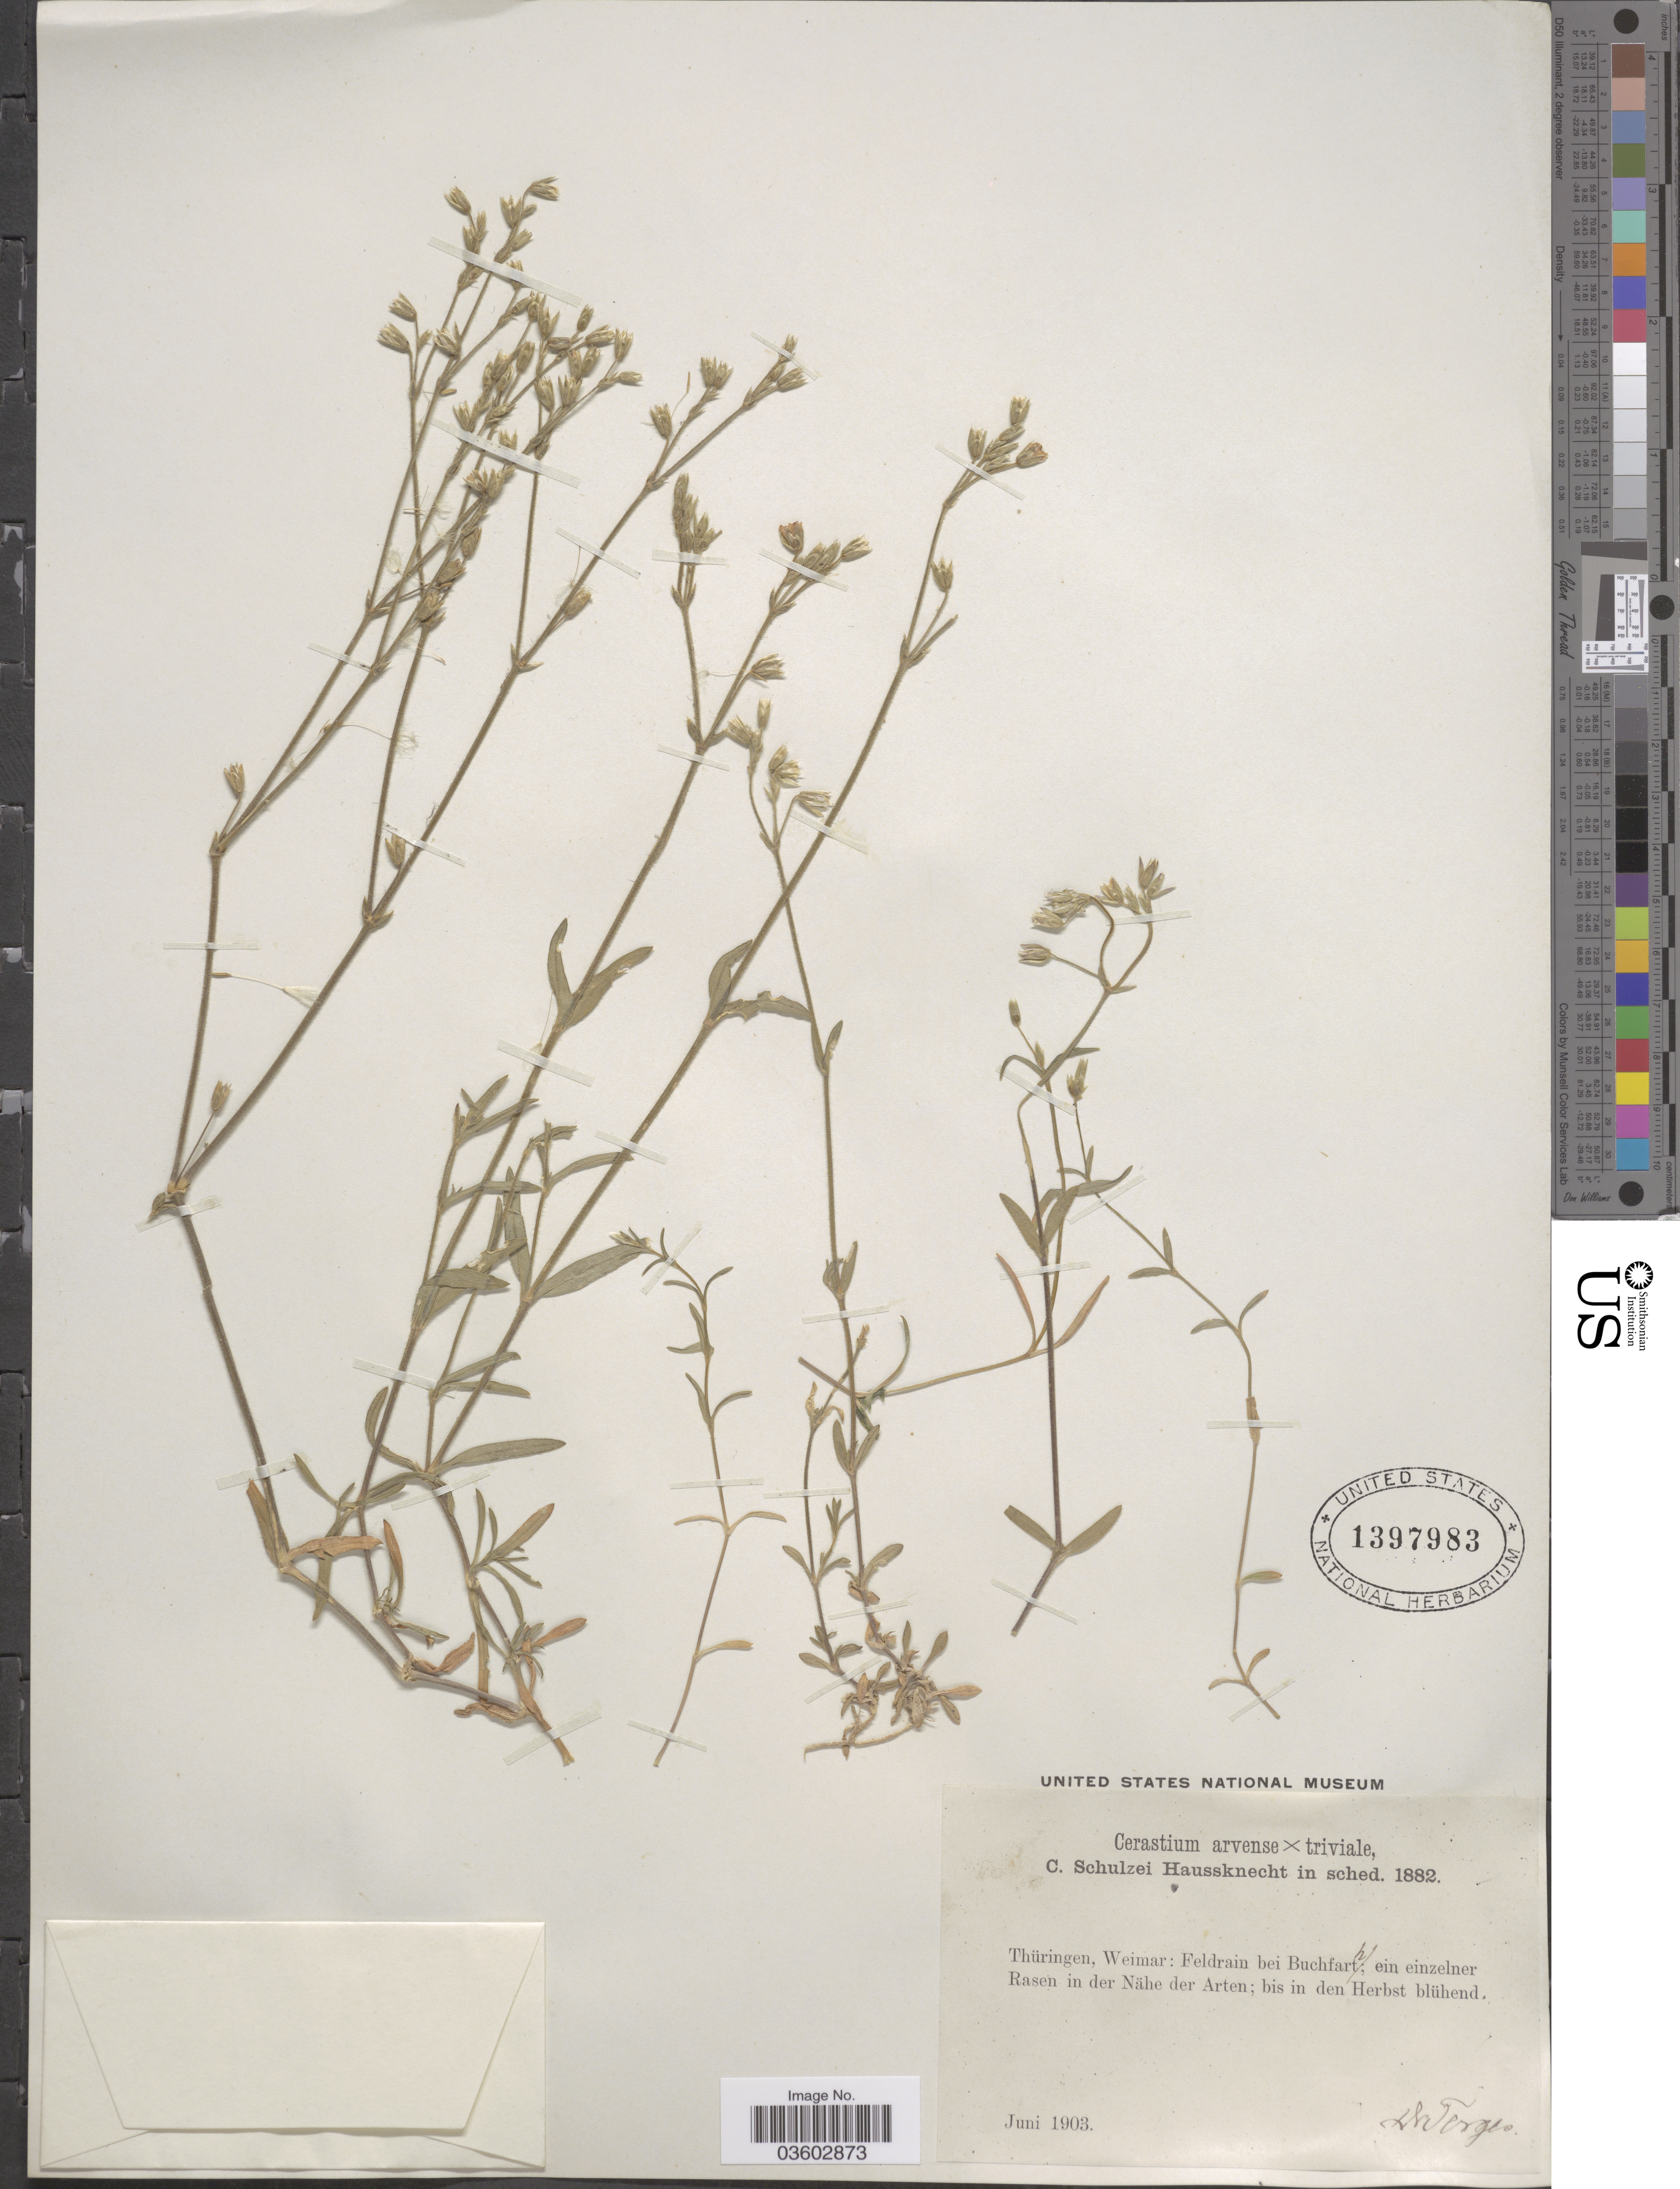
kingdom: Plantae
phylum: Tracheophyta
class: Magnoliopsida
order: Caryophyllales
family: Caryophyllaceae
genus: Cerastium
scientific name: Cerastium arvense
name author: L.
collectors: Verges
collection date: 1903-06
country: Germany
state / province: Thuringia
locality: Weimar: Feldrain bei Buchfart N [interpreted] ein einzelner Rasen in der Nähe der Arten; bis in en Herbst blühend.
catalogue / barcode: US 1397983